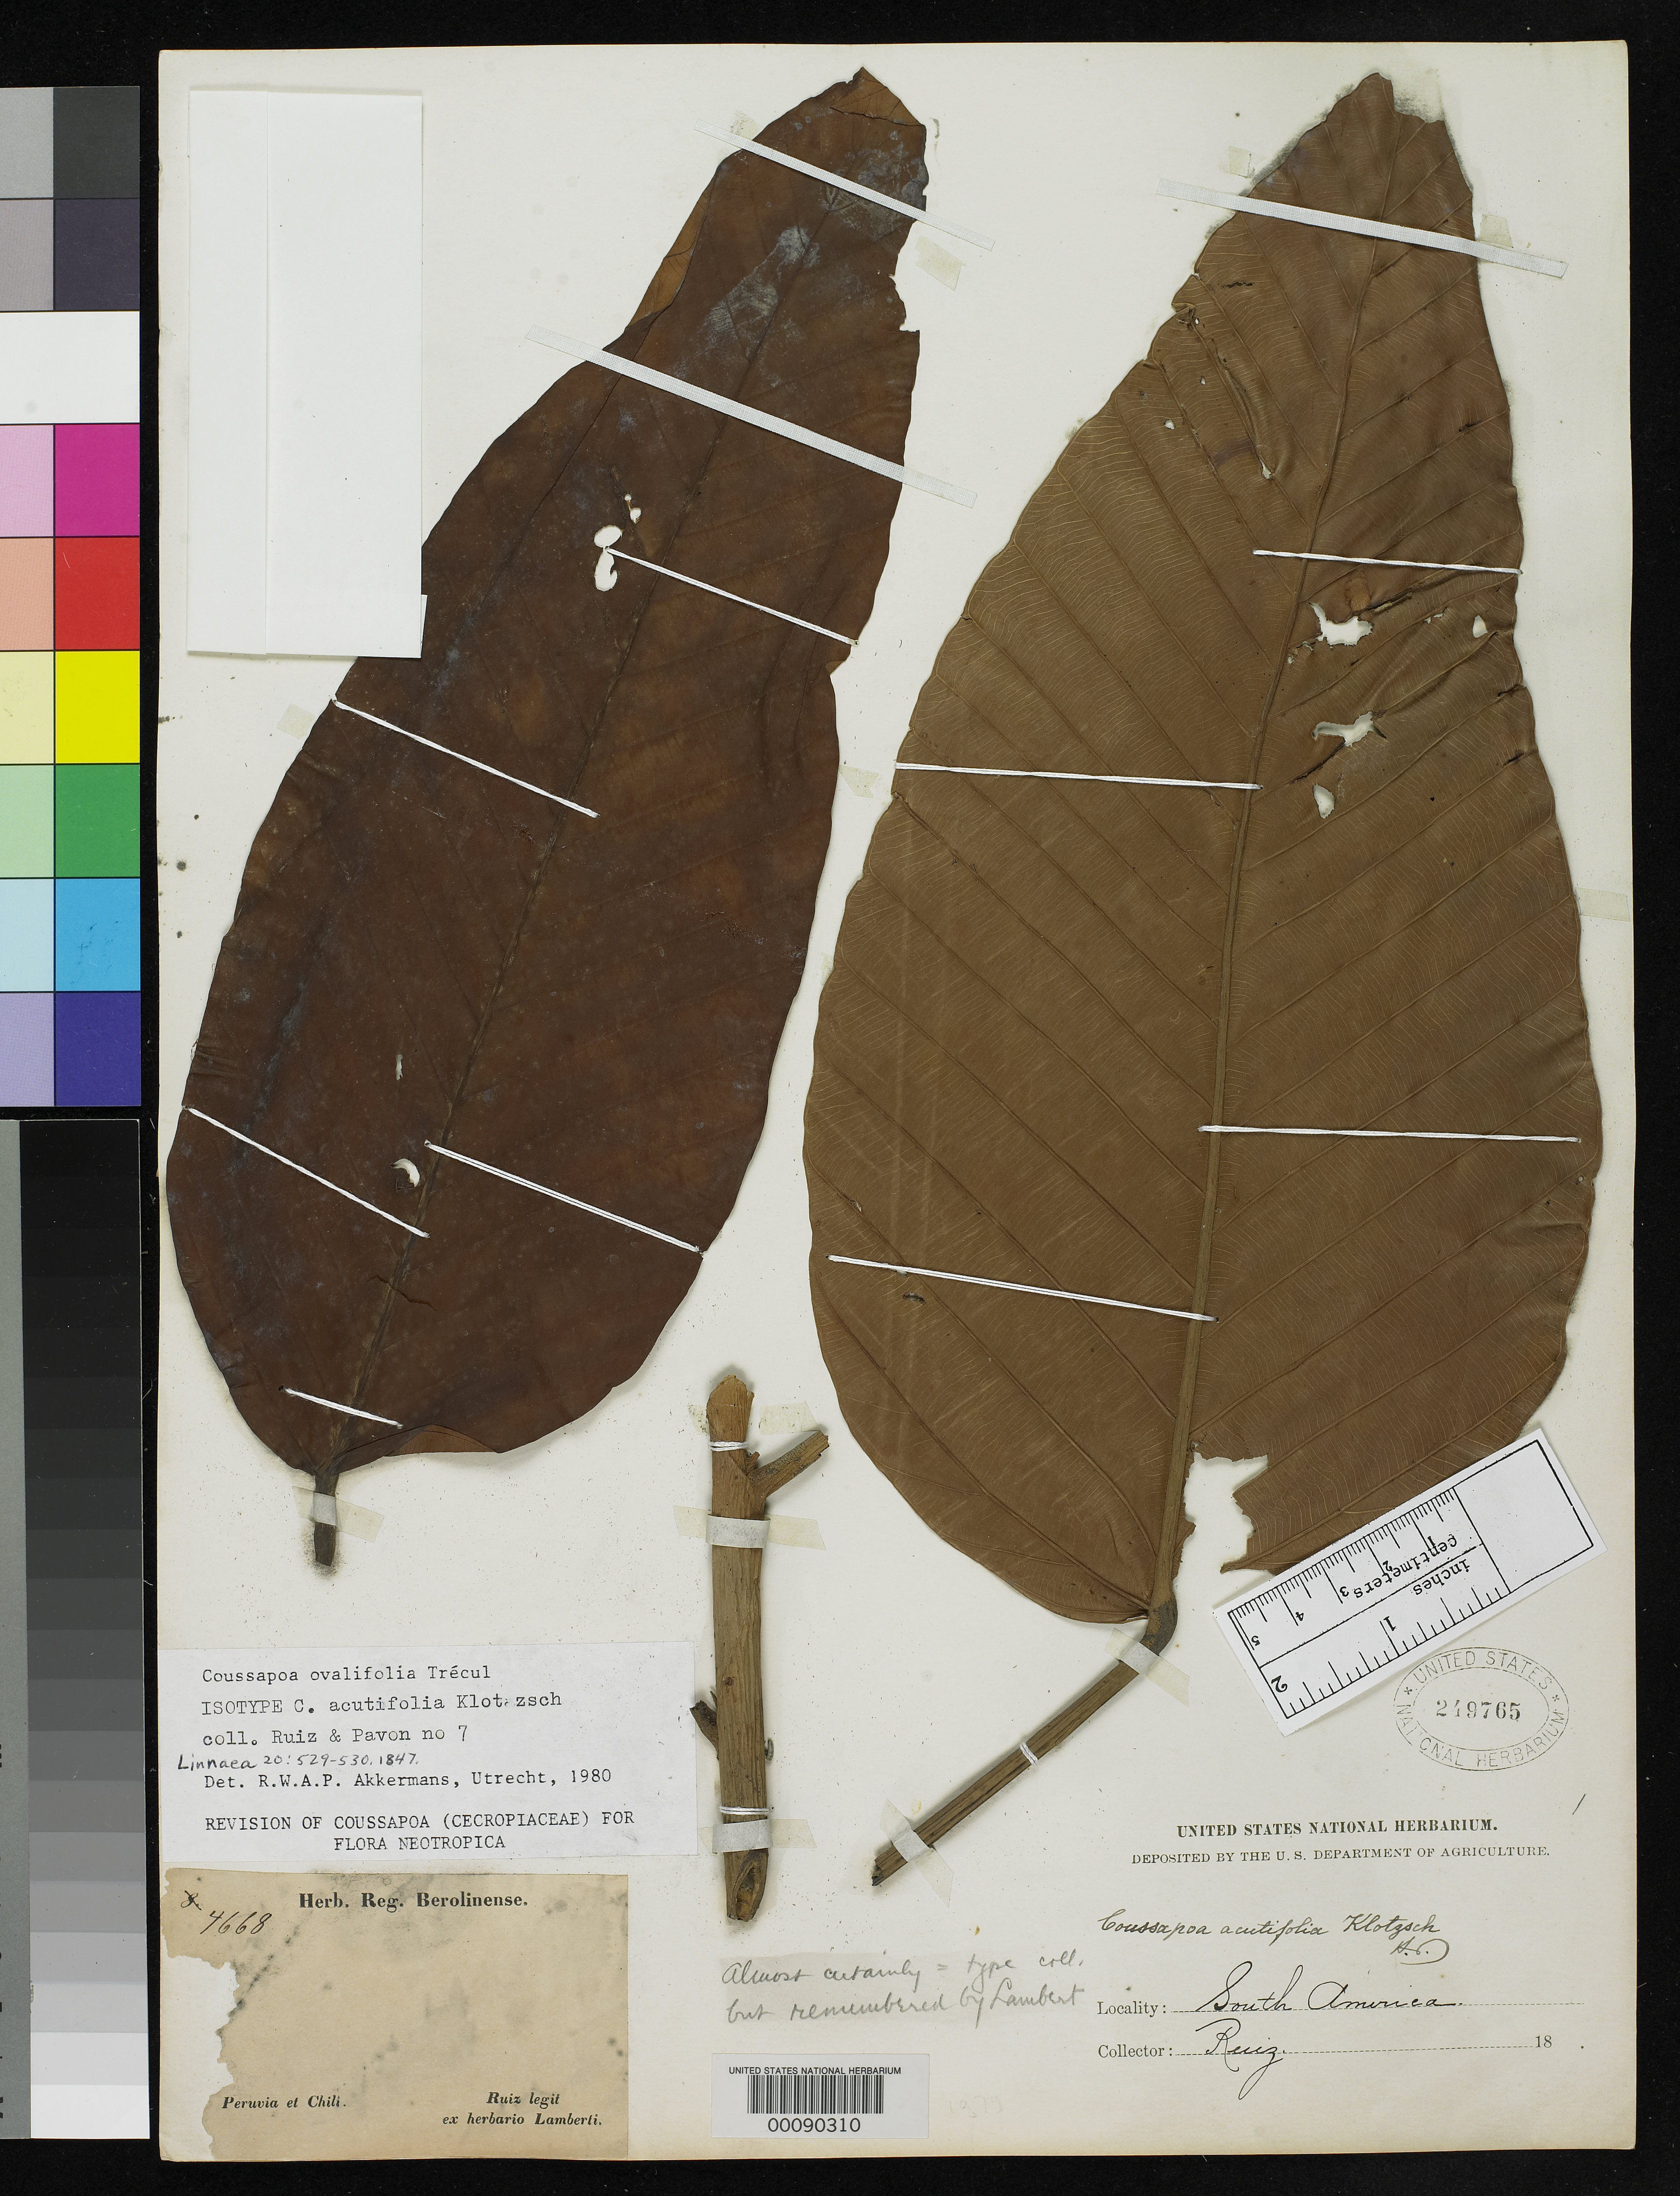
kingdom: Plantae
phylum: Tracheophyta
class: Magnoliopsida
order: Rosales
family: Urticaceae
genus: Coussapoa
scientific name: Coussapoa acutifolia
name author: Klotzsch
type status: Isotype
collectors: H. Ruiz López & J. A. Pavón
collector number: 4668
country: Peru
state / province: San Martín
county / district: Mariscal Cáceres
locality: Rio Huallaga, margen Derecha del; Balsa Probana; dtto. Tocache Nuevo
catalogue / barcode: US 219765